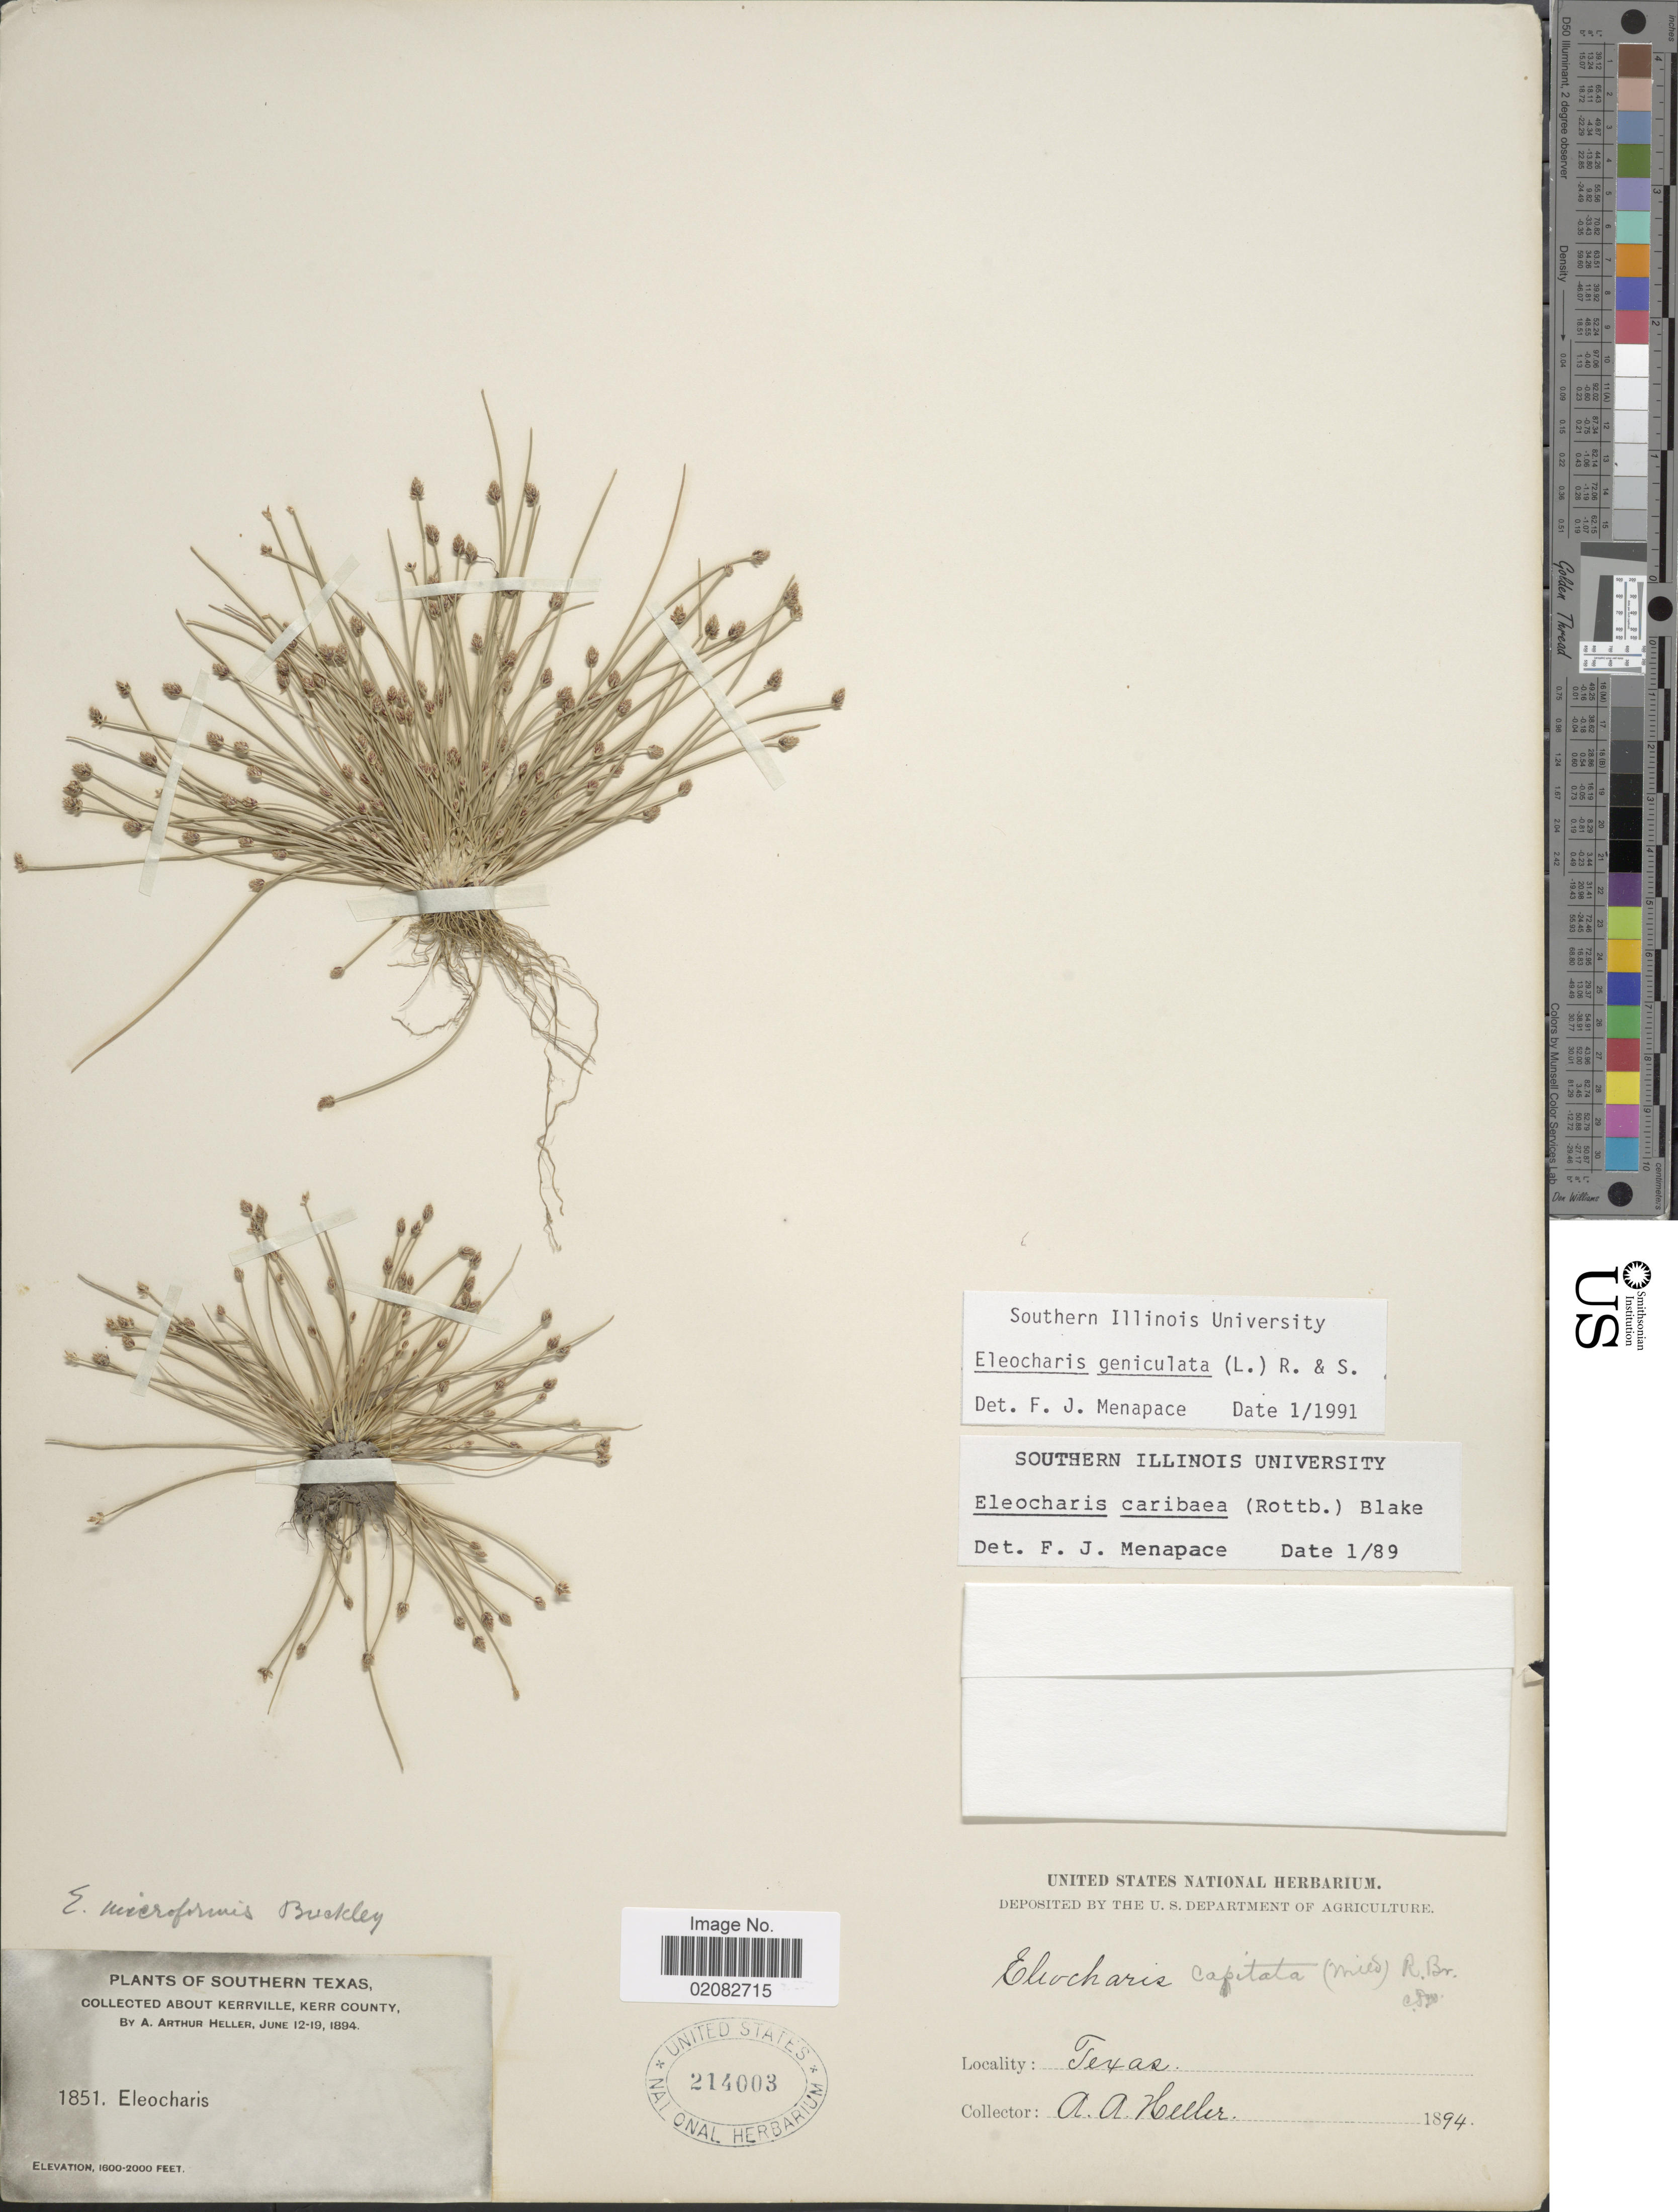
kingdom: Plantae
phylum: Tracheophyta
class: Liliopsida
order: Poales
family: Cyperaceae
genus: Eleocharis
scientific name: Eleocharis geniculata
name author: (L.) Roem. & Schult.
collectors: A. A. Heller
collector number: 1851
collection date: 1894-06-12/1894-06-19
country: United States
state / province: Texas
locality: Southern Texas, Kerrville, Kerr County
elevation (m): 488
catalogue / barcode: US 214003